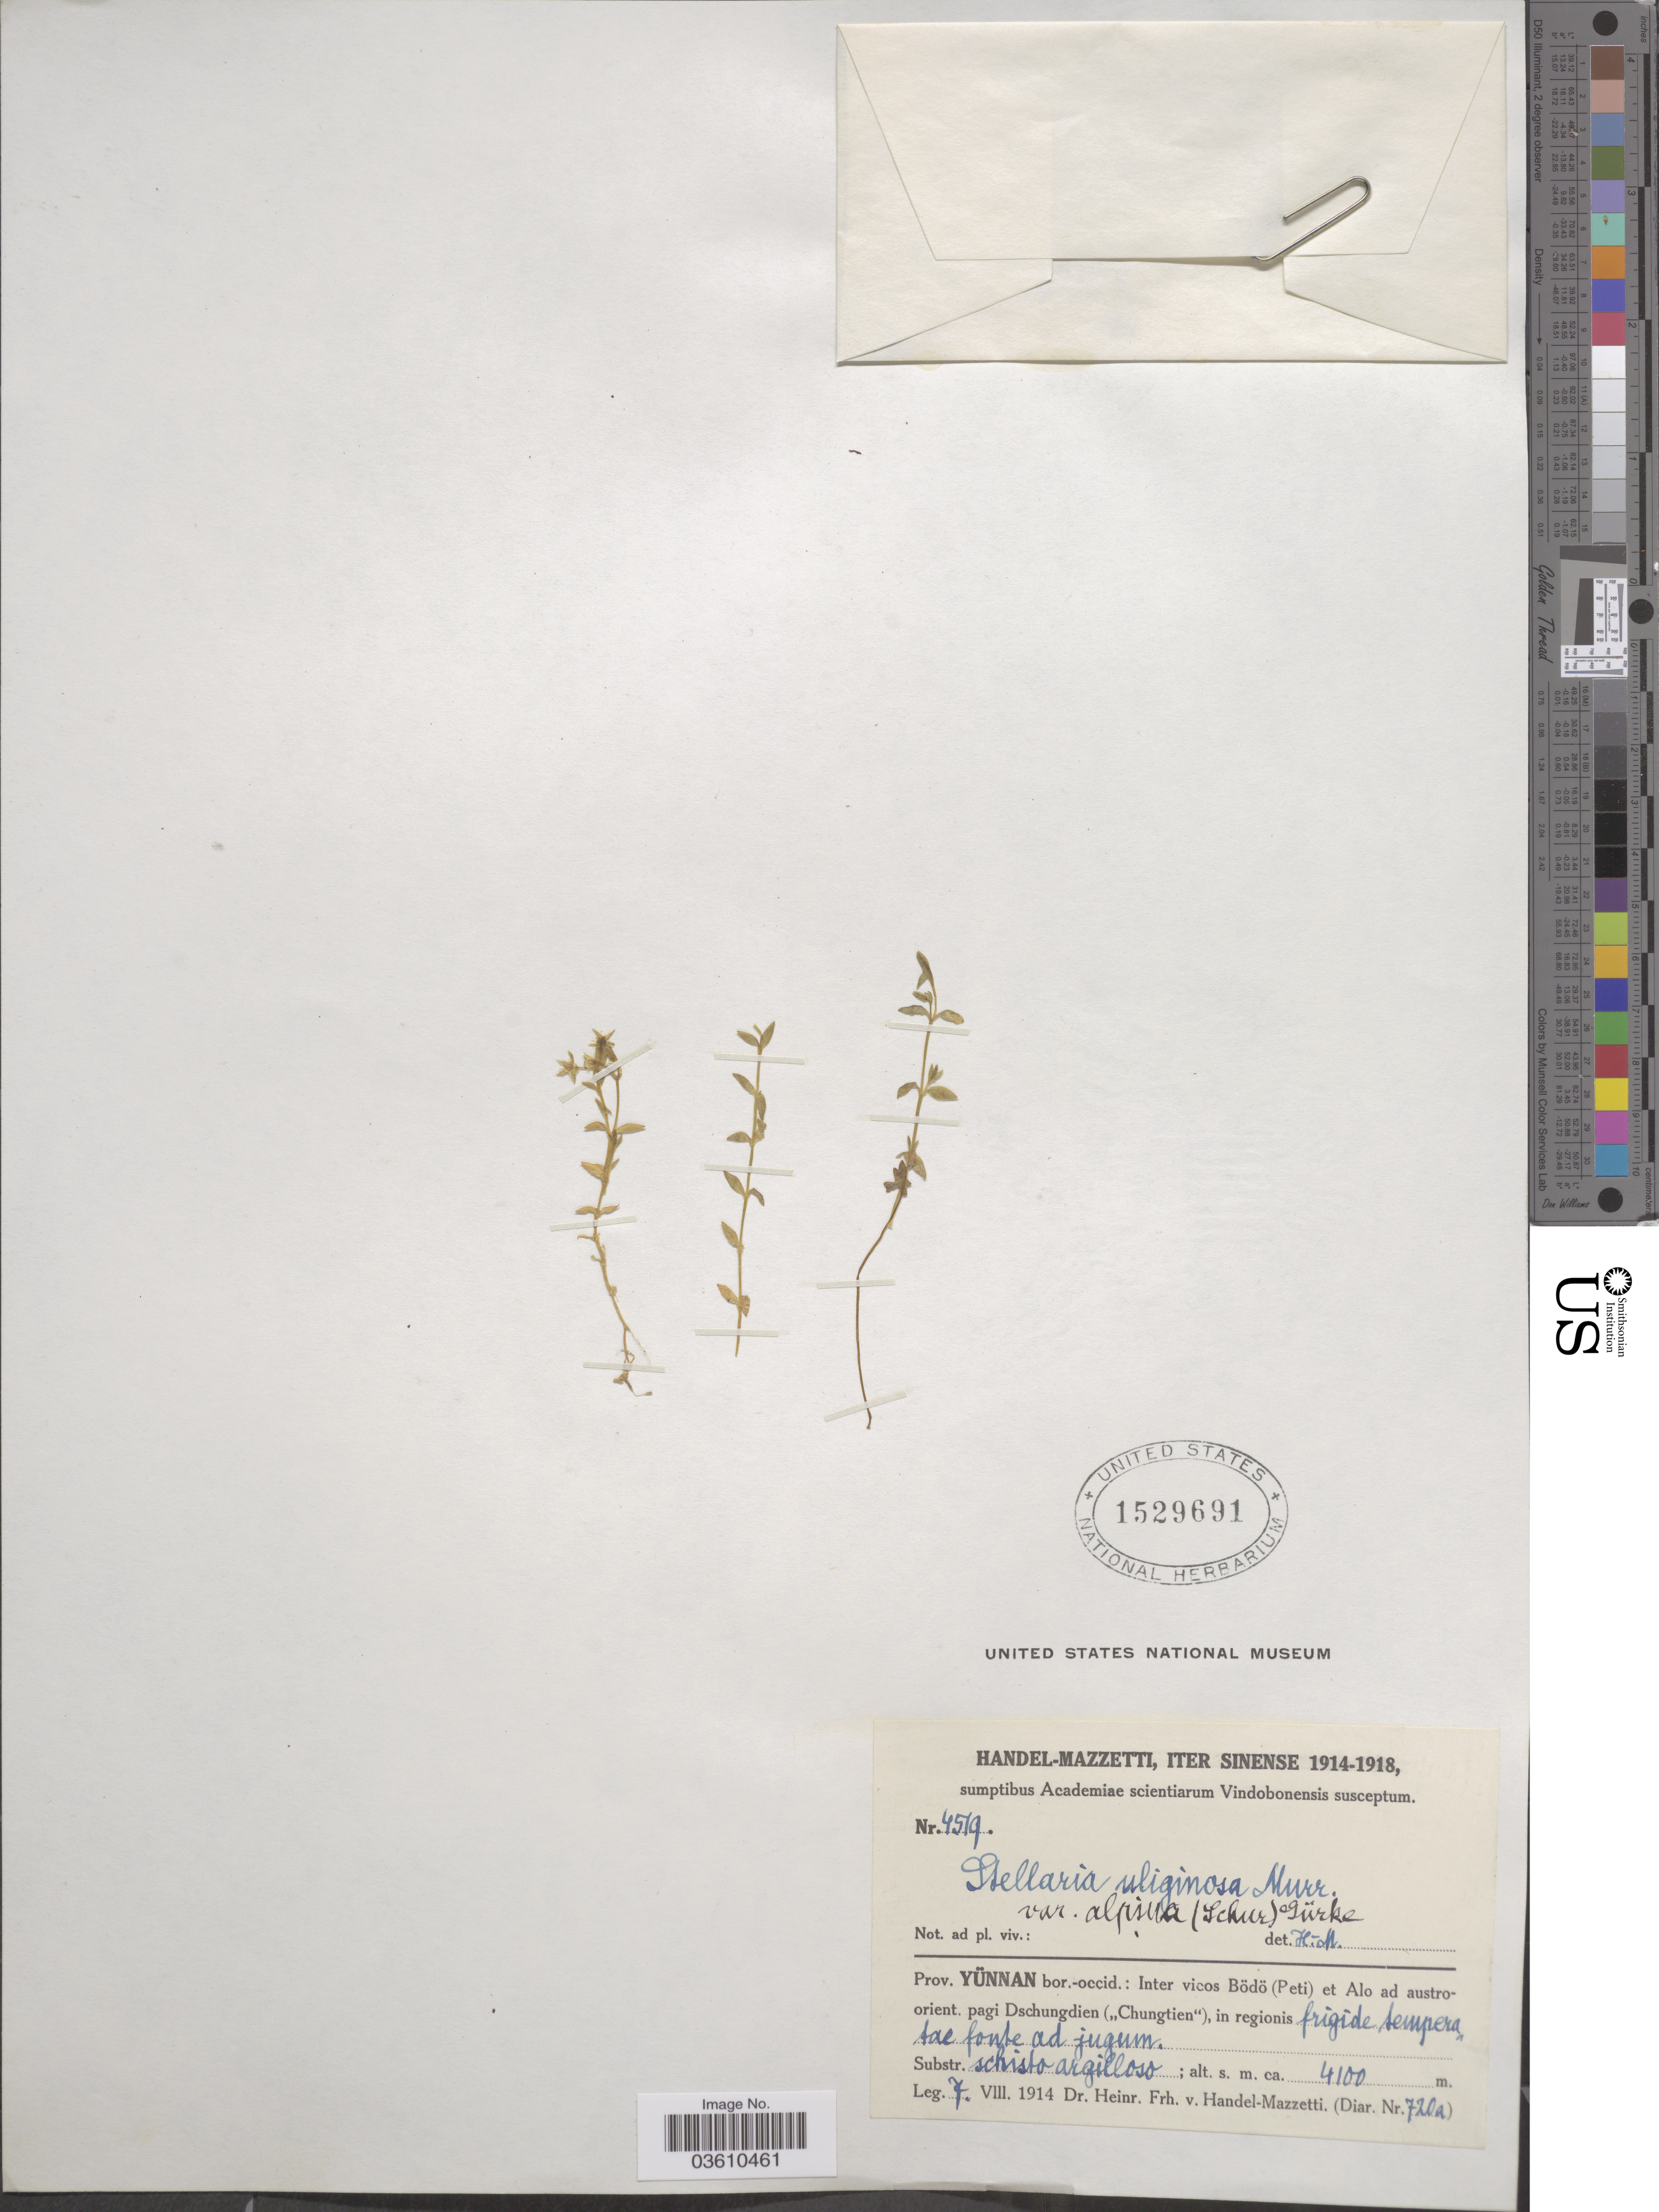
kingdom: Plantae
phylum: Tracheophyta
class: Magnoliopsida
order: Caryophyllales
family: Caryophyllaceae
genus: Stellaria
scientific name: Stellaria alsinoides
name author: Boiss. & Buhse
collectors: H. Handel-Mazzetti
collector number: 4519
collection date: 1914-08-07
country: China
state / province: Yunnan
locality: Prov. Yünnan bor.-occid.: Inter vicos Bödö (Peti) et Alo ad austro-orient. pagi Dschungdien („Chungtien“).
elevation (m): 4100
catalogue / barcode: US 1529691